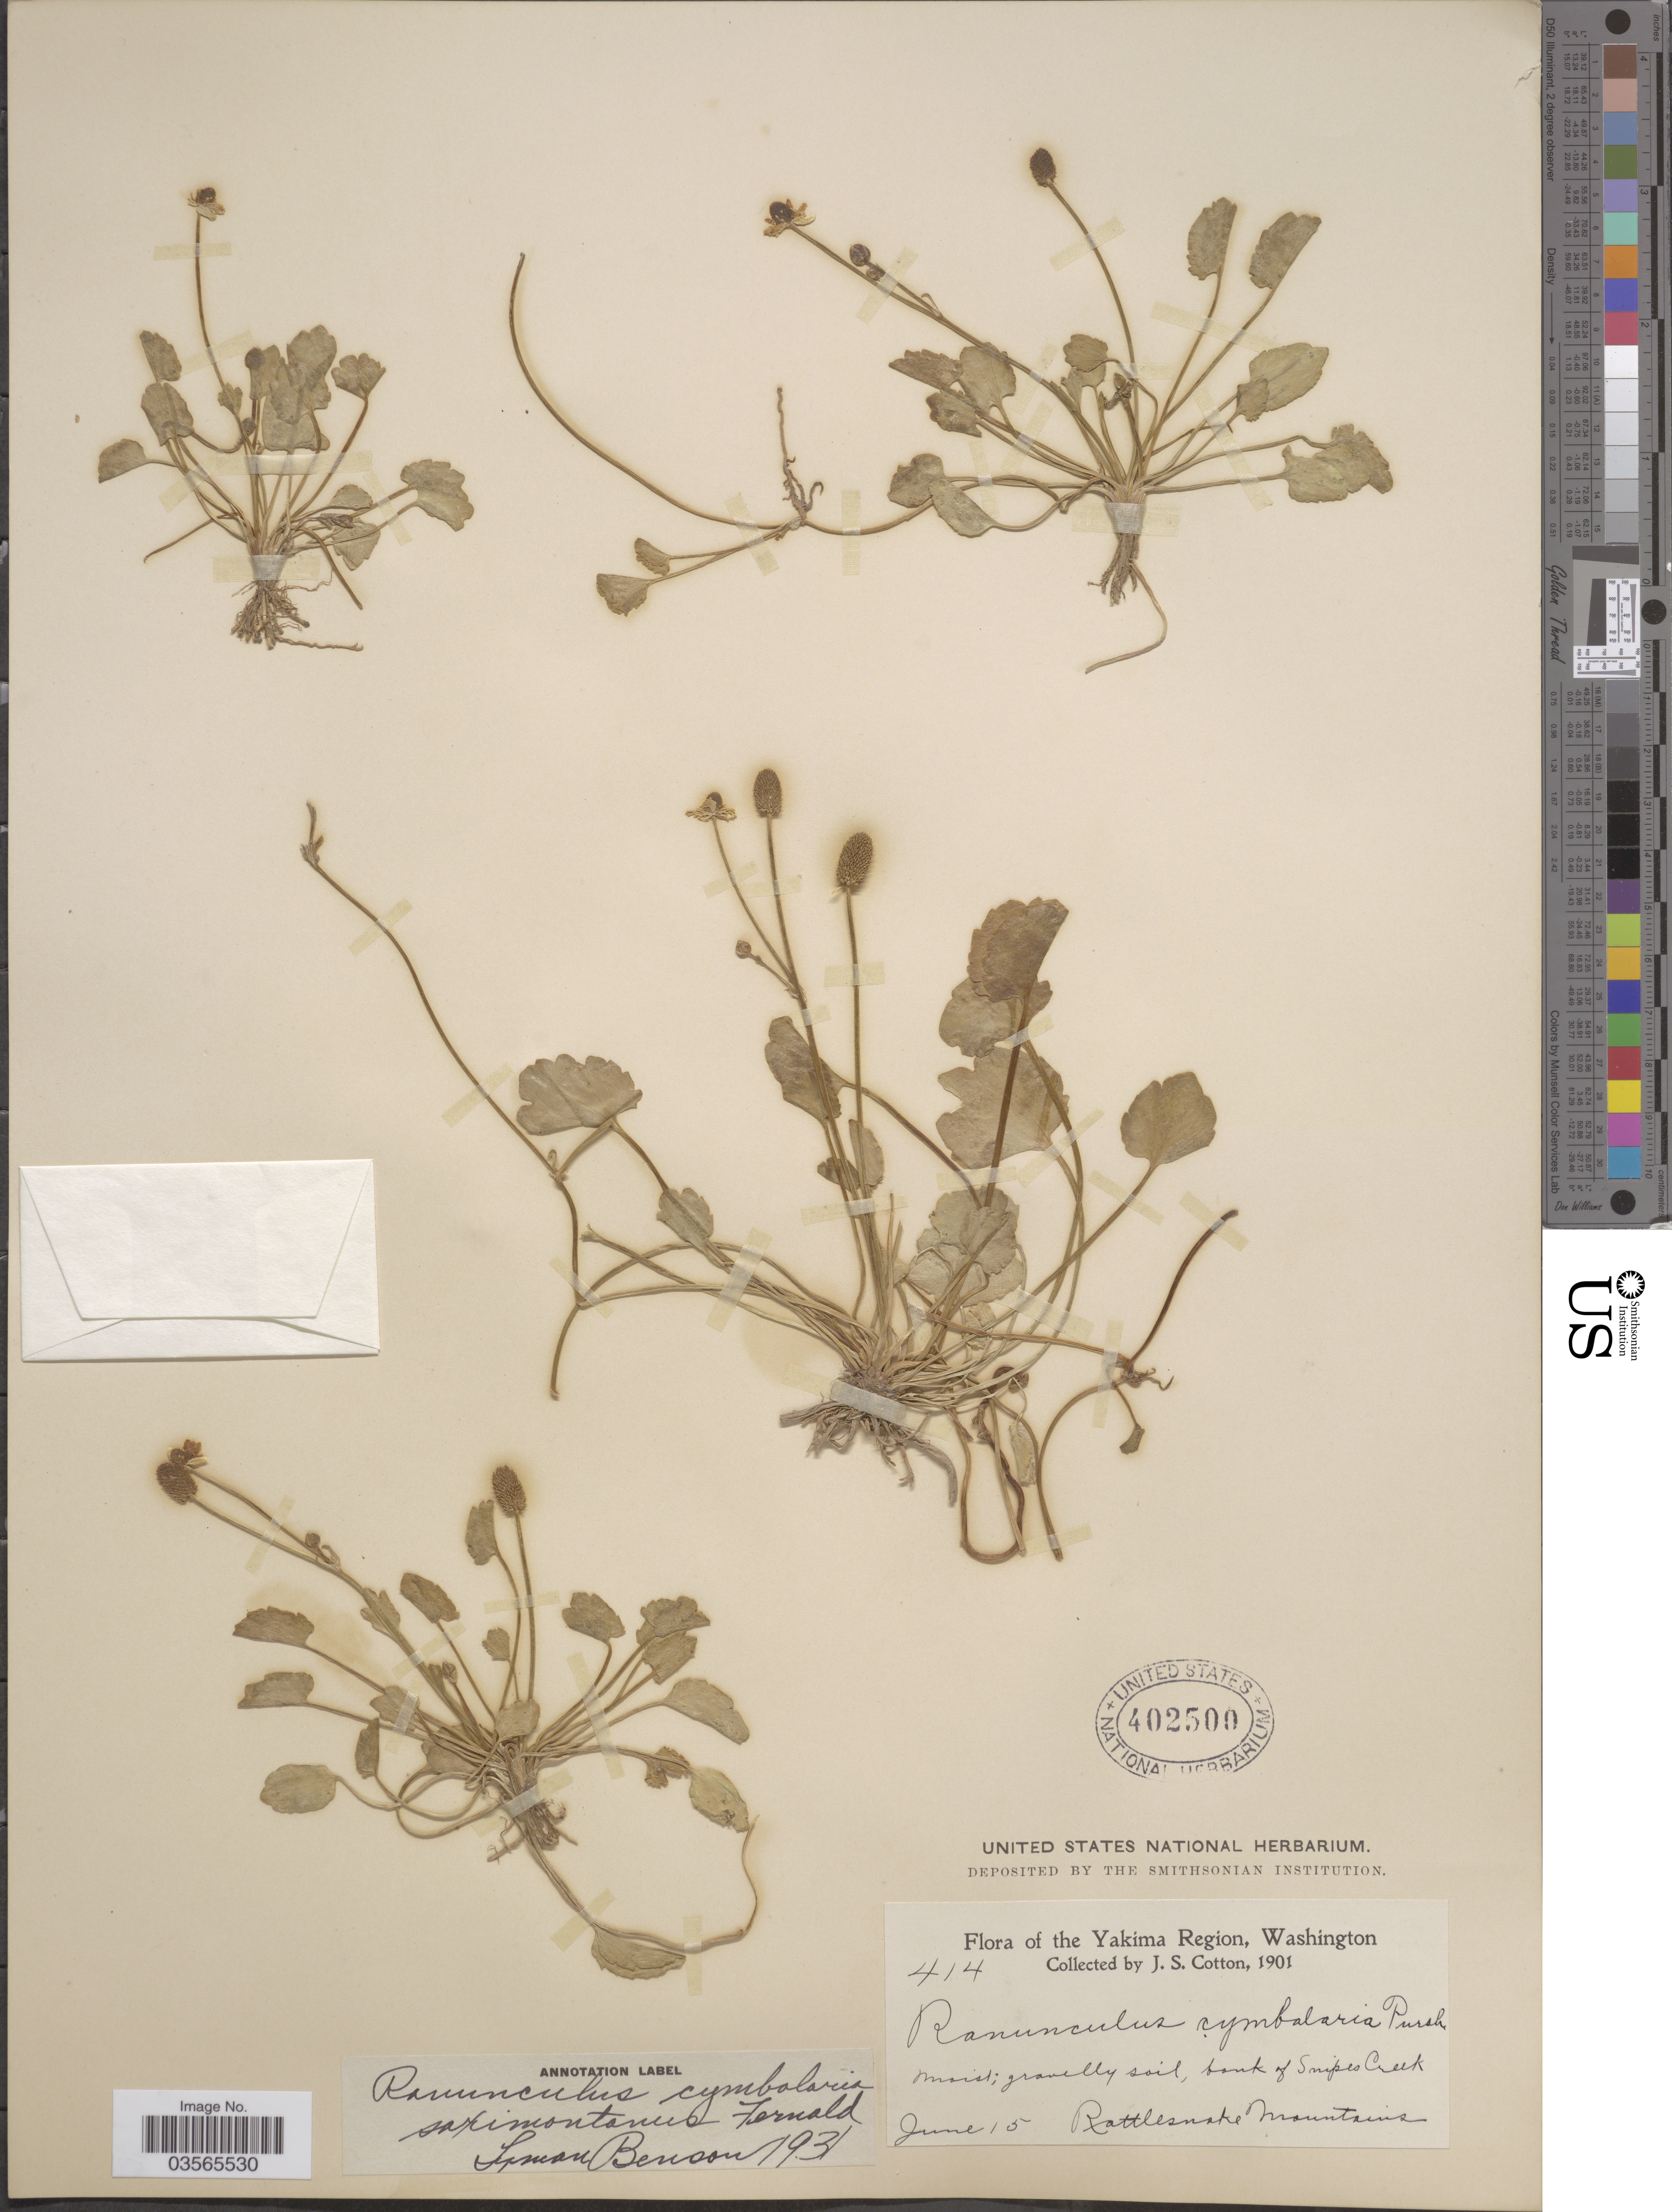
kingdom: Plantae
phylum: Tracheophyta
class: Magnoliopsida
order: Ranunculales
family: Ranunculaceae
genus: Halerpestes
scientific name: Halerpestes cymbalaria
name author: (Pursh) Greene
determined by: Strong, M. T., (US), Smithsonian Institution - National Museum of Natural History (UNITED STATES)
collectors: J. S. Cotton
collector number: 414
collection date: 1901-06-15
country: United States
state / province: Washington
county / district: Yakima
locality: The Yakima Region. Bank of Snipes Creek. Rattlesnake Mountains.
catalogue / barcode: US 402500